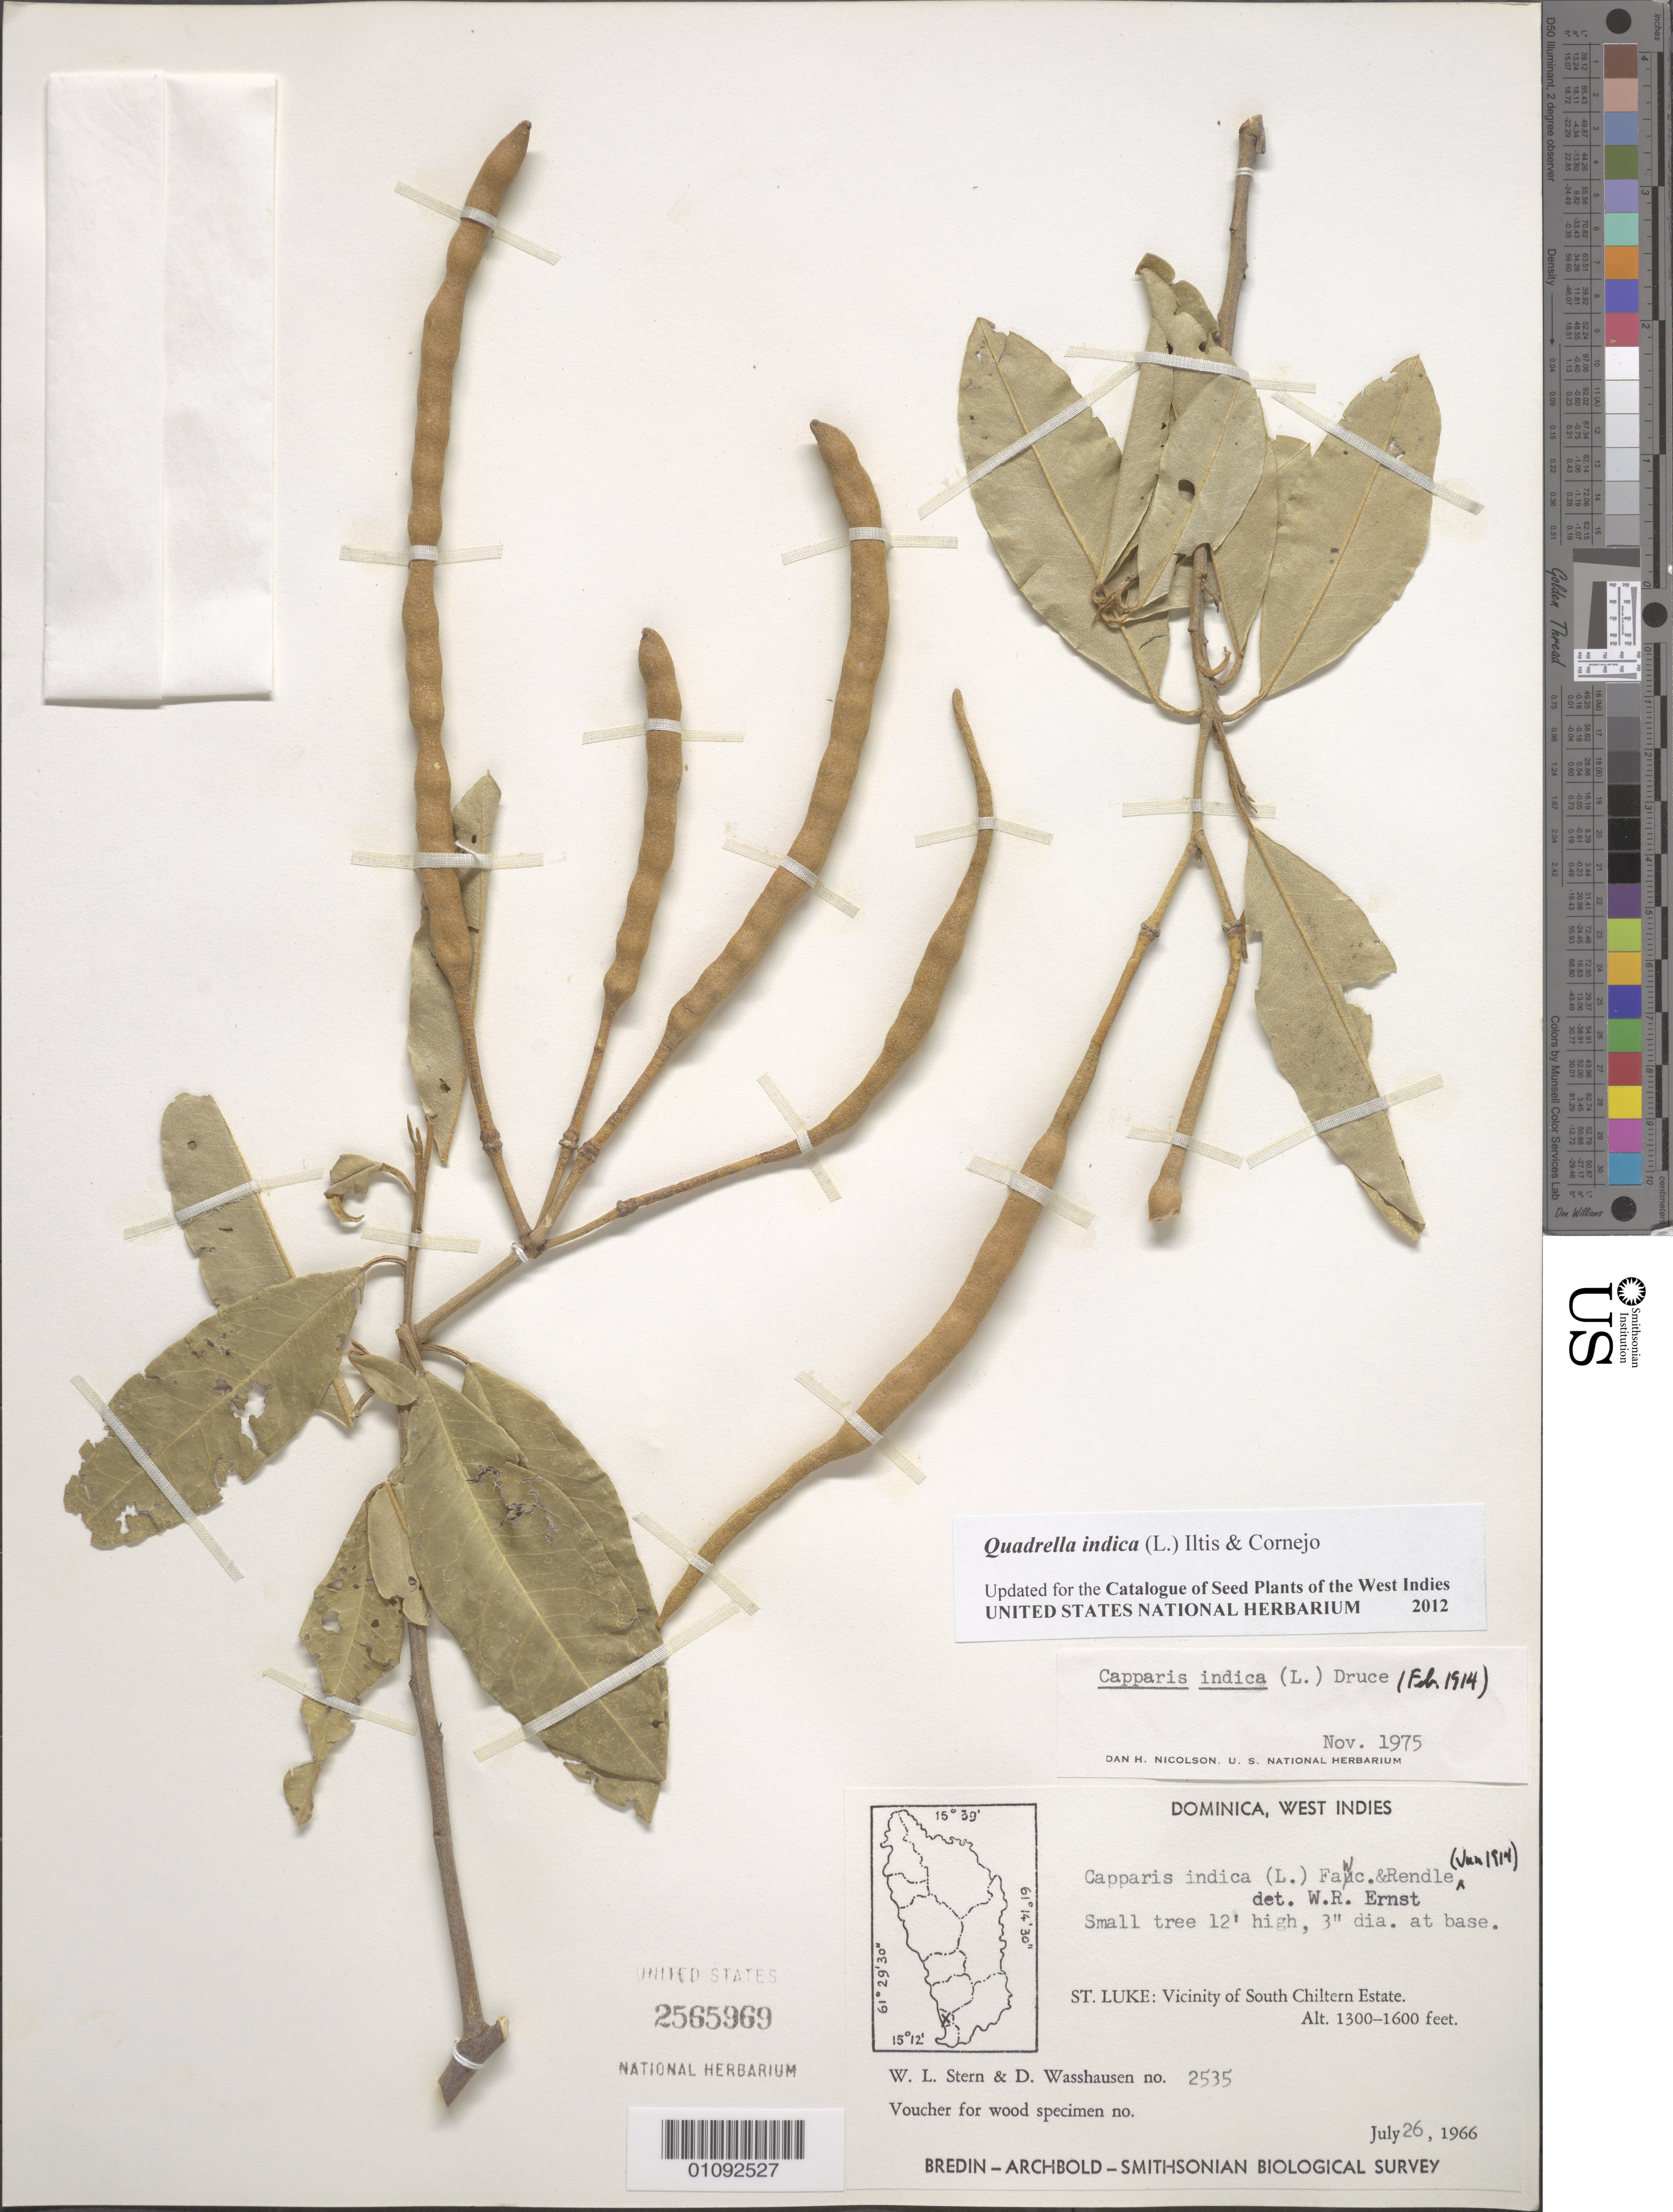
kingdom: Plantae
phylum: Tracheophyta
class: Magnoliopsida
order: Brassicales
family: Capparaceae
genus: Quadrella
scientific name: Quadrella indica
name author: (L.) Iltis & Cornejo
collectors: W. L. Stern & D. C. Wasshausen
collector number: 2535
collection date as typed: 26 Jul 1966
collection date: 1966-07-26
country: Dominica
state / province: St. Luke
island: Dominica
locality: Vicinity of South Chiltern Estate.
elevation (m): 396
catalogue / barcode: US 2565969